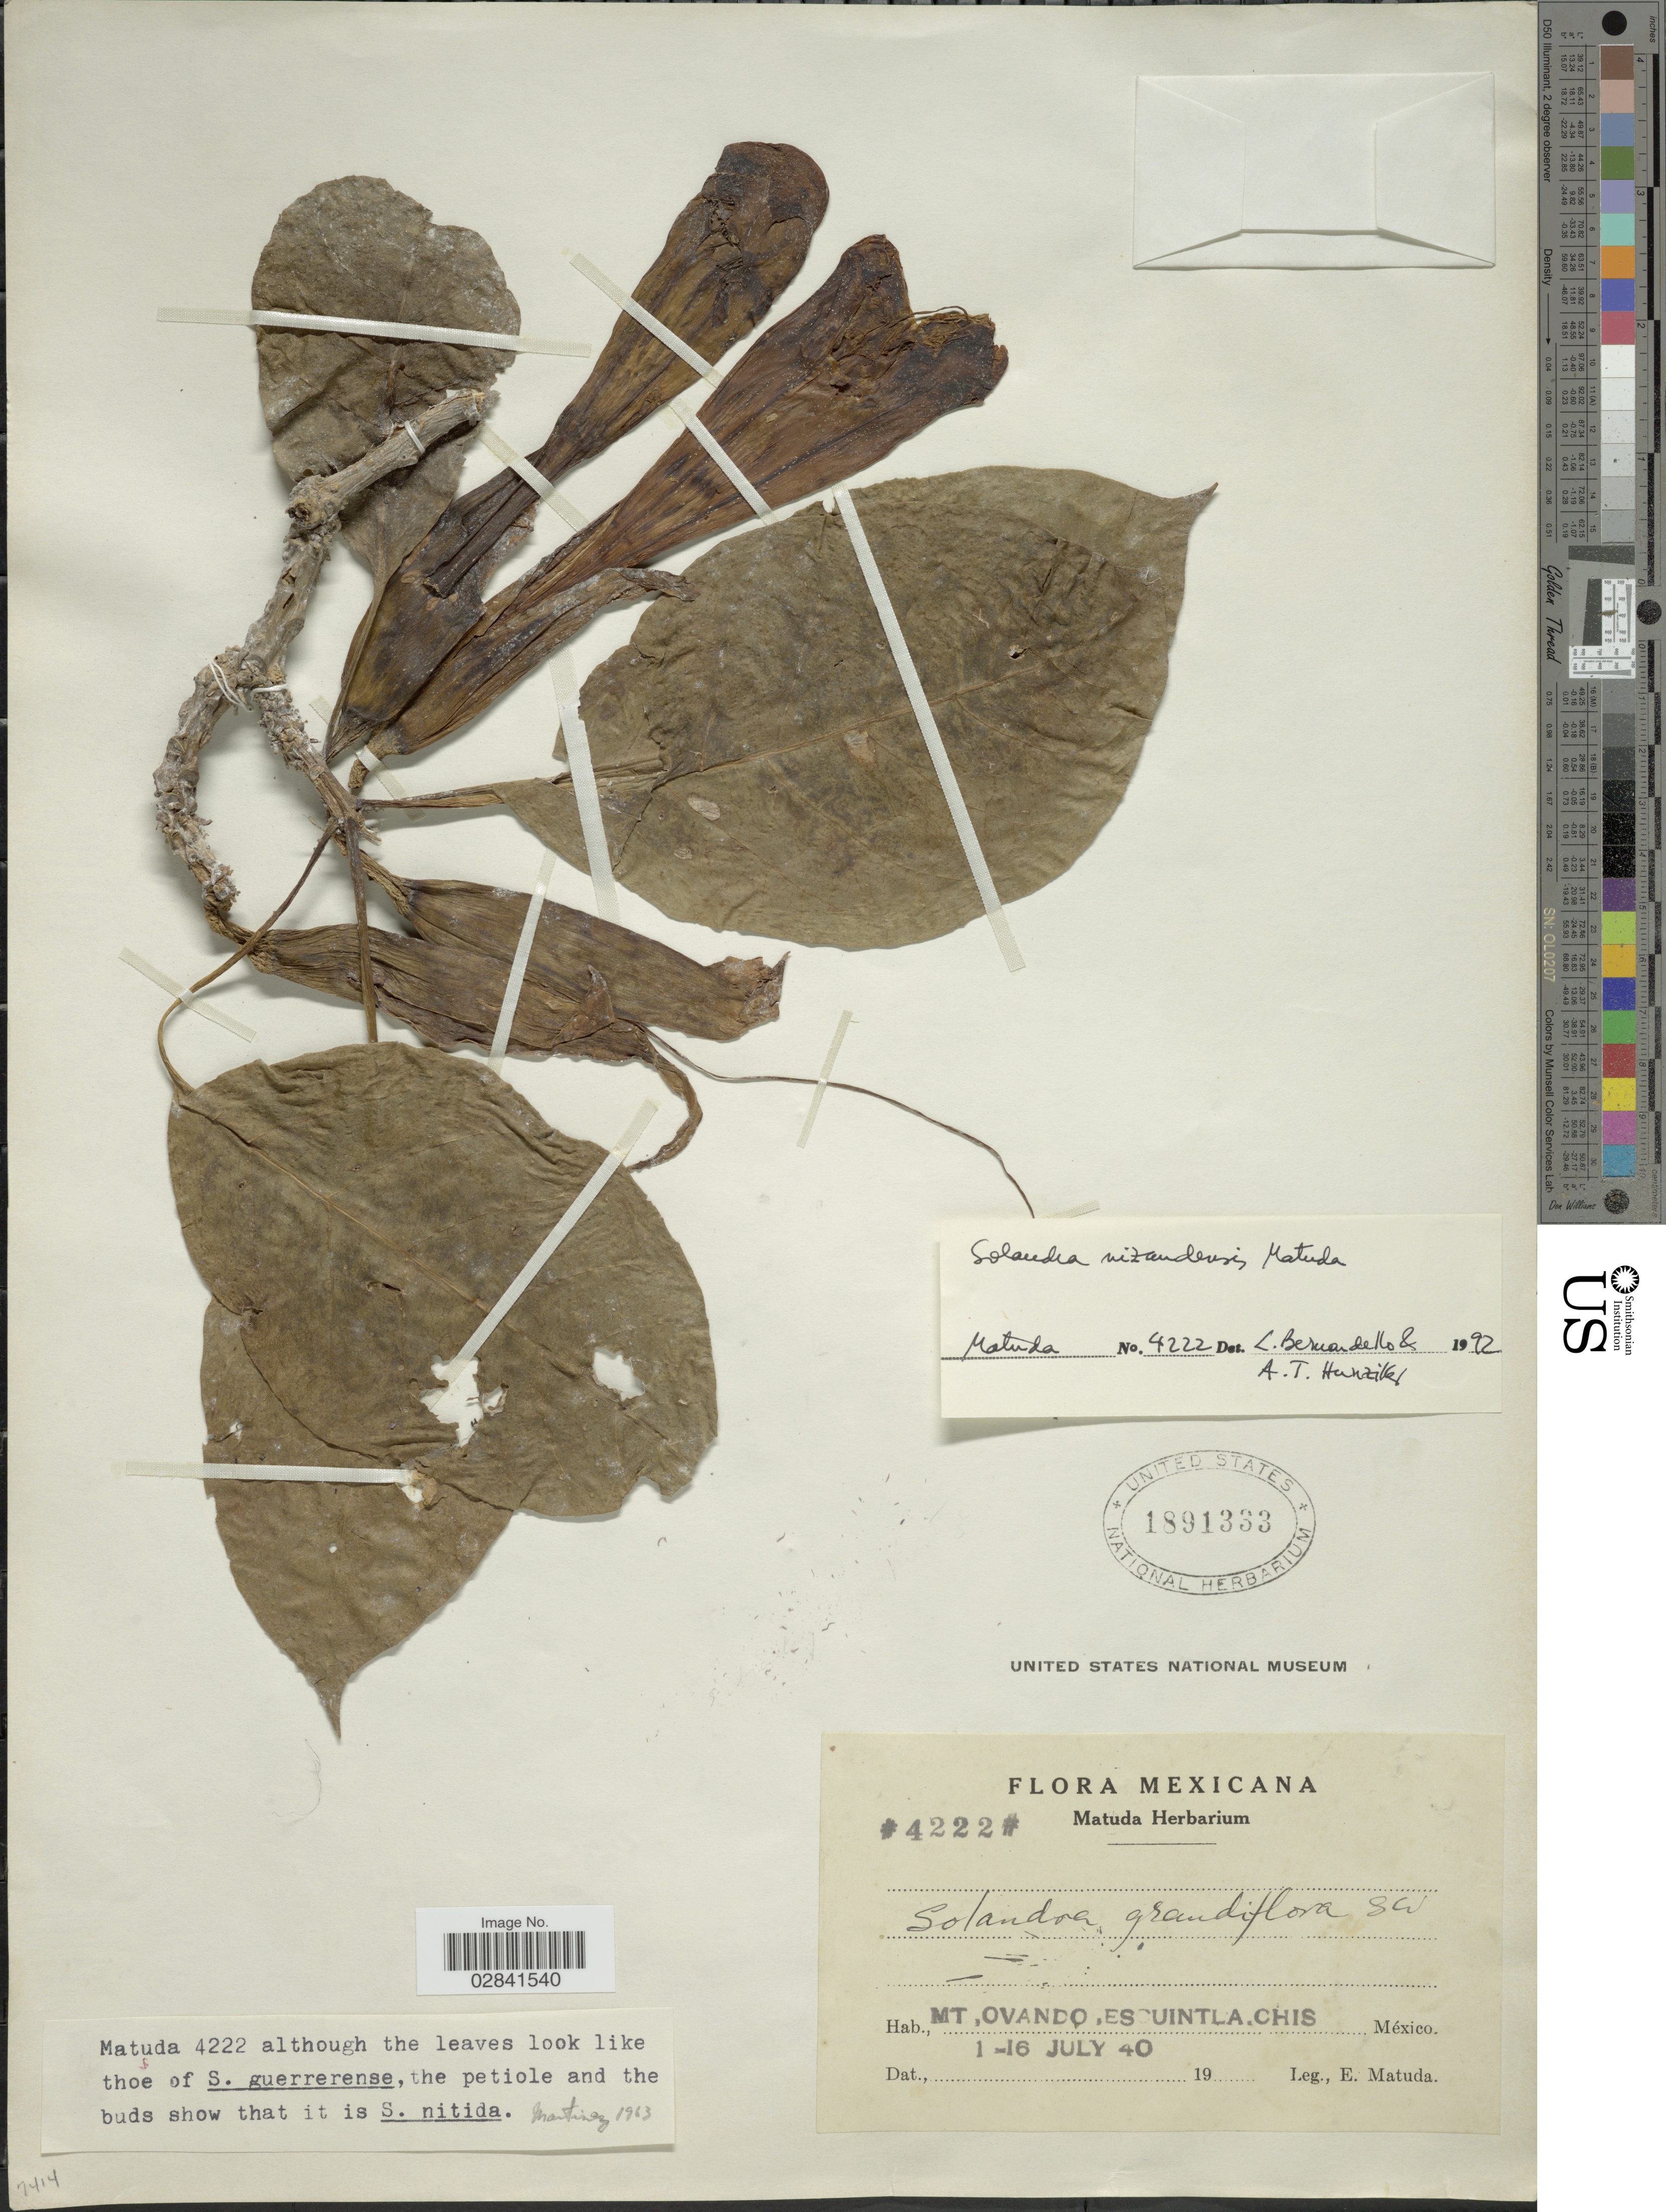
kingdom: Plantae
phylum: Tracheophyta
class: Magnoliopsida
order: Solanales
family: Solanaceae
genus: Solandra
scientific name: Solandra nizandensis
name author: Matuda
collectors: E. Matuda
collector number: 4222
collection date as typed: Transcribed d/m/y: 1/7/40 to 16/7/40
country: Mexico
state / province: Chiapas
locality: Mt. Ovando, Escuintla. Chis.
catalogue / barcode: US 1891333